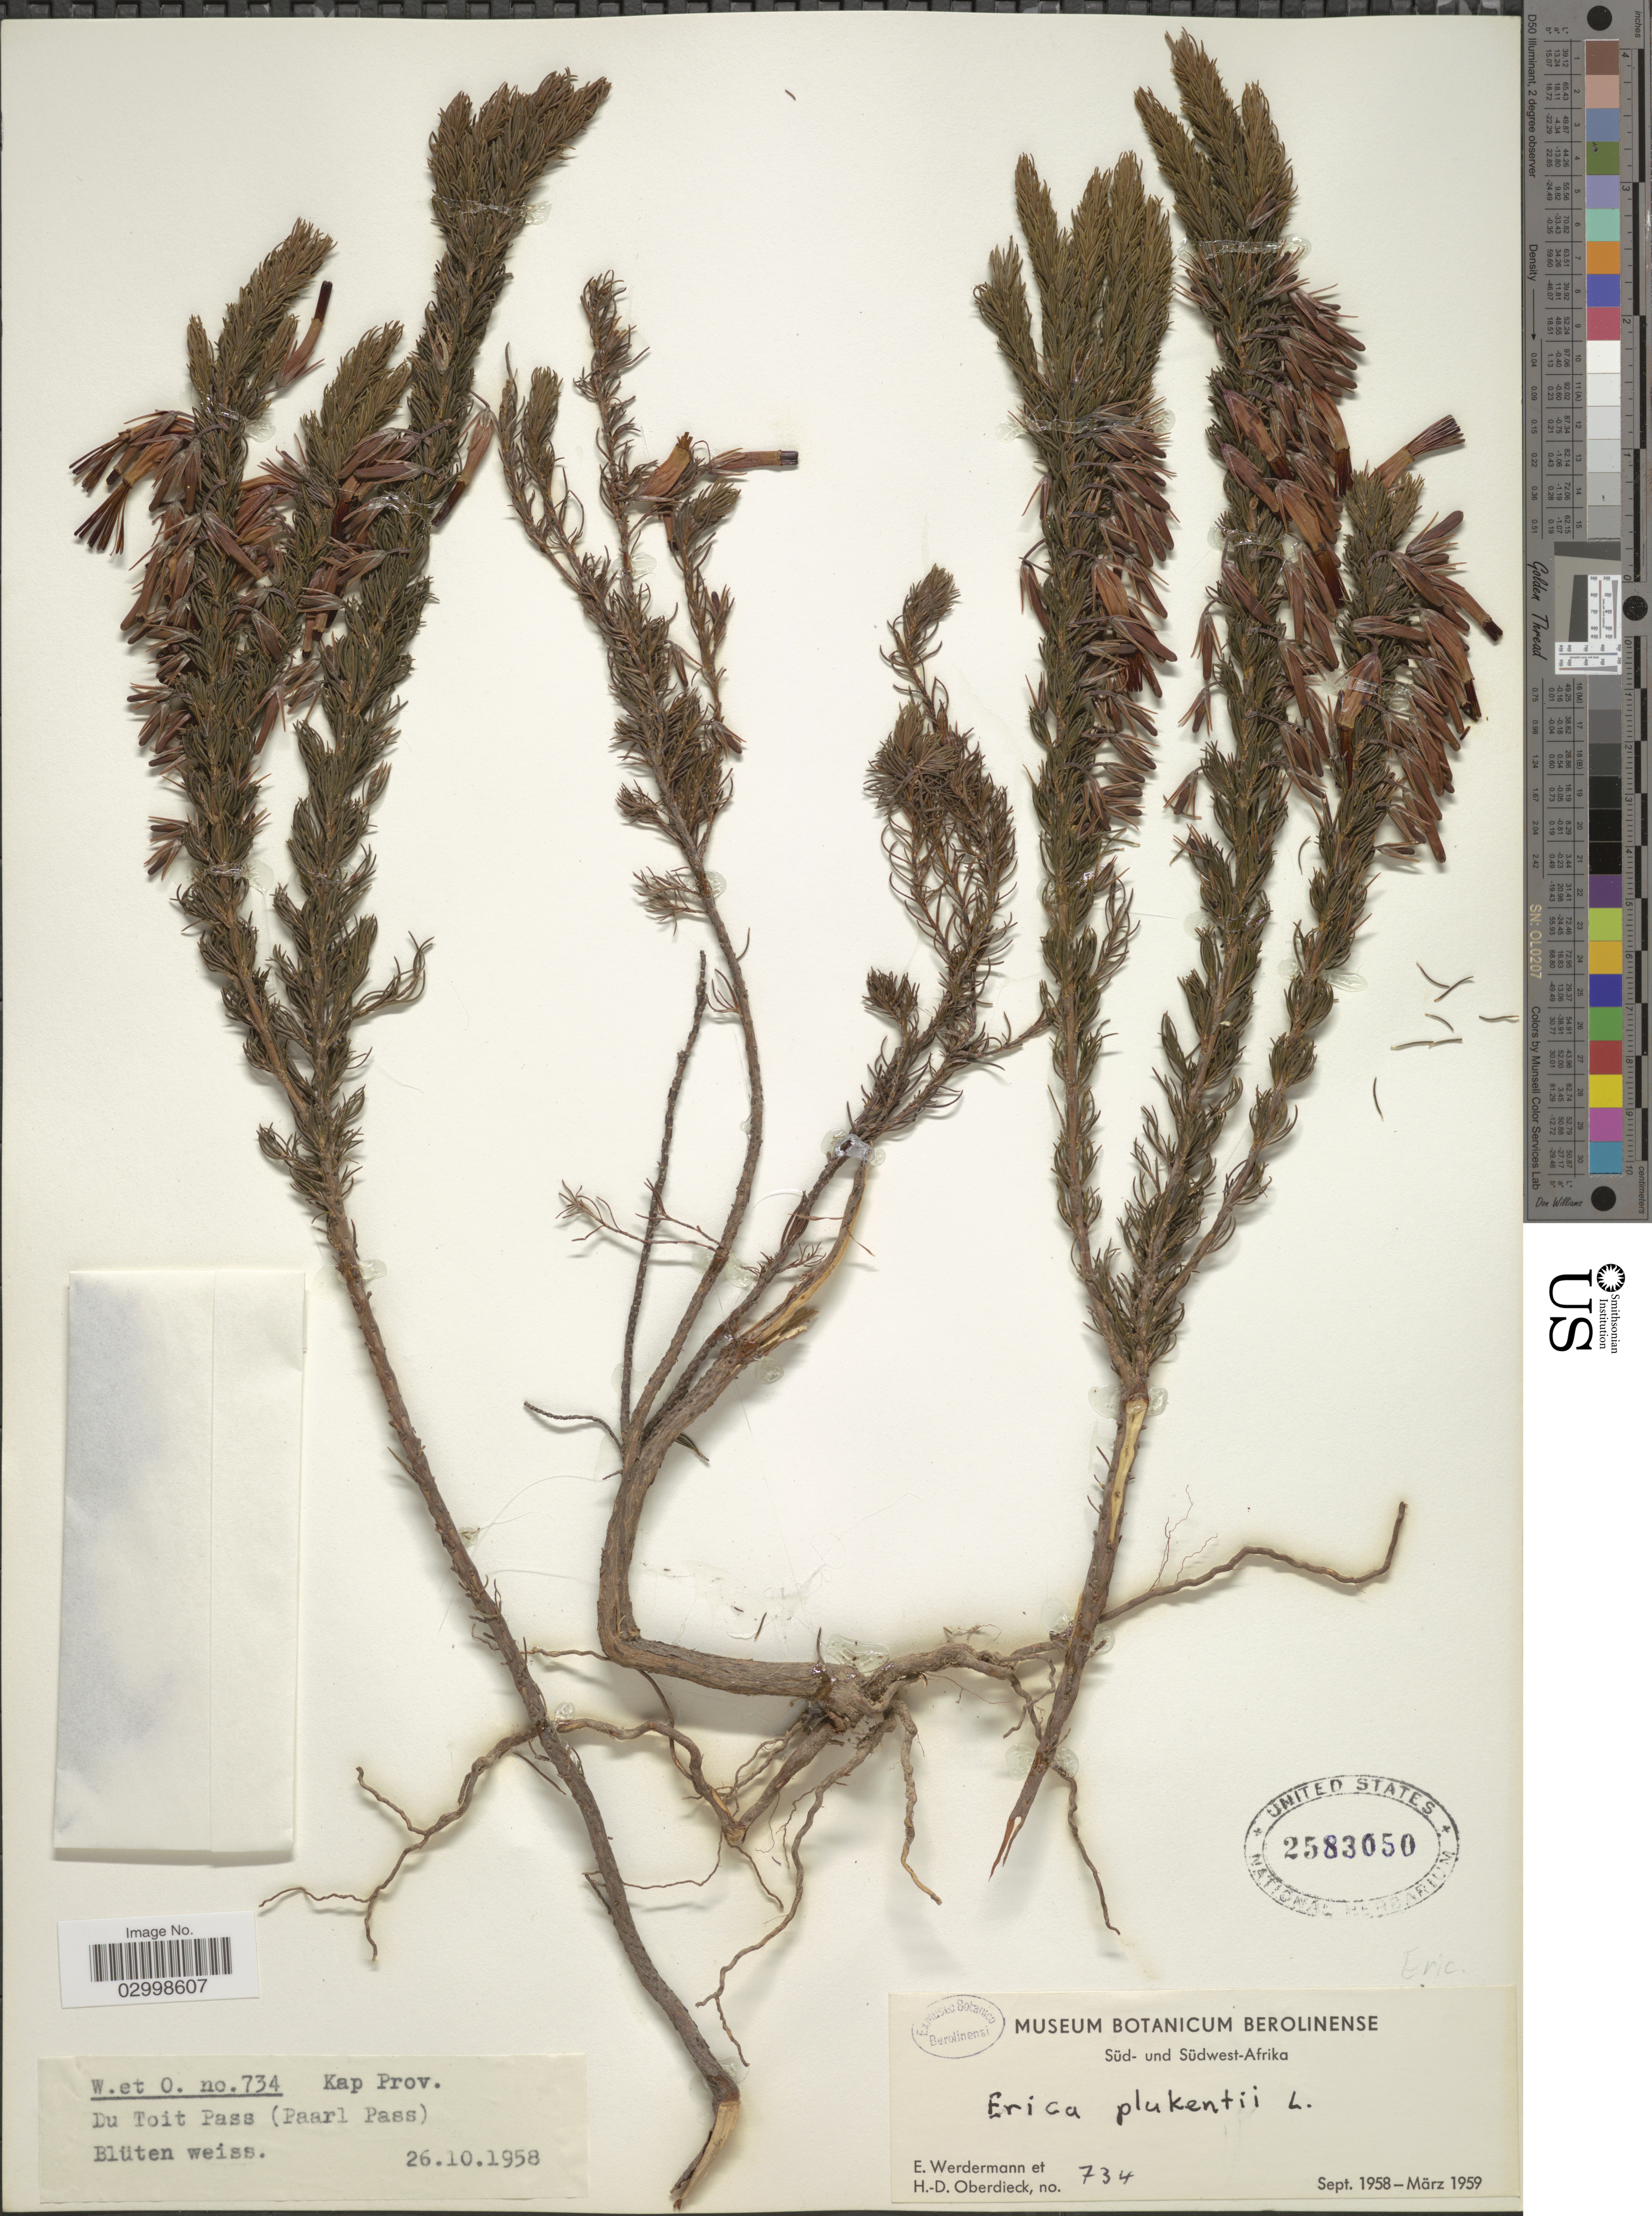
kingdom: Plantae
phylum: Tracheophyta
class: Magnoliopsida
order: Ericales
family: Ericaceae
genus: Erica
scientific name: Erica plukenetii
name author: L.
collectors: E. Werdermann & H. Oberdieck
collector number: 734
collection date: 1958-10-26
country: South Africa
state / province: Western Cape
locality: Kap Prov. Du Toit Pass (Paarl Pass).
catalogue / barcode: US 2583050